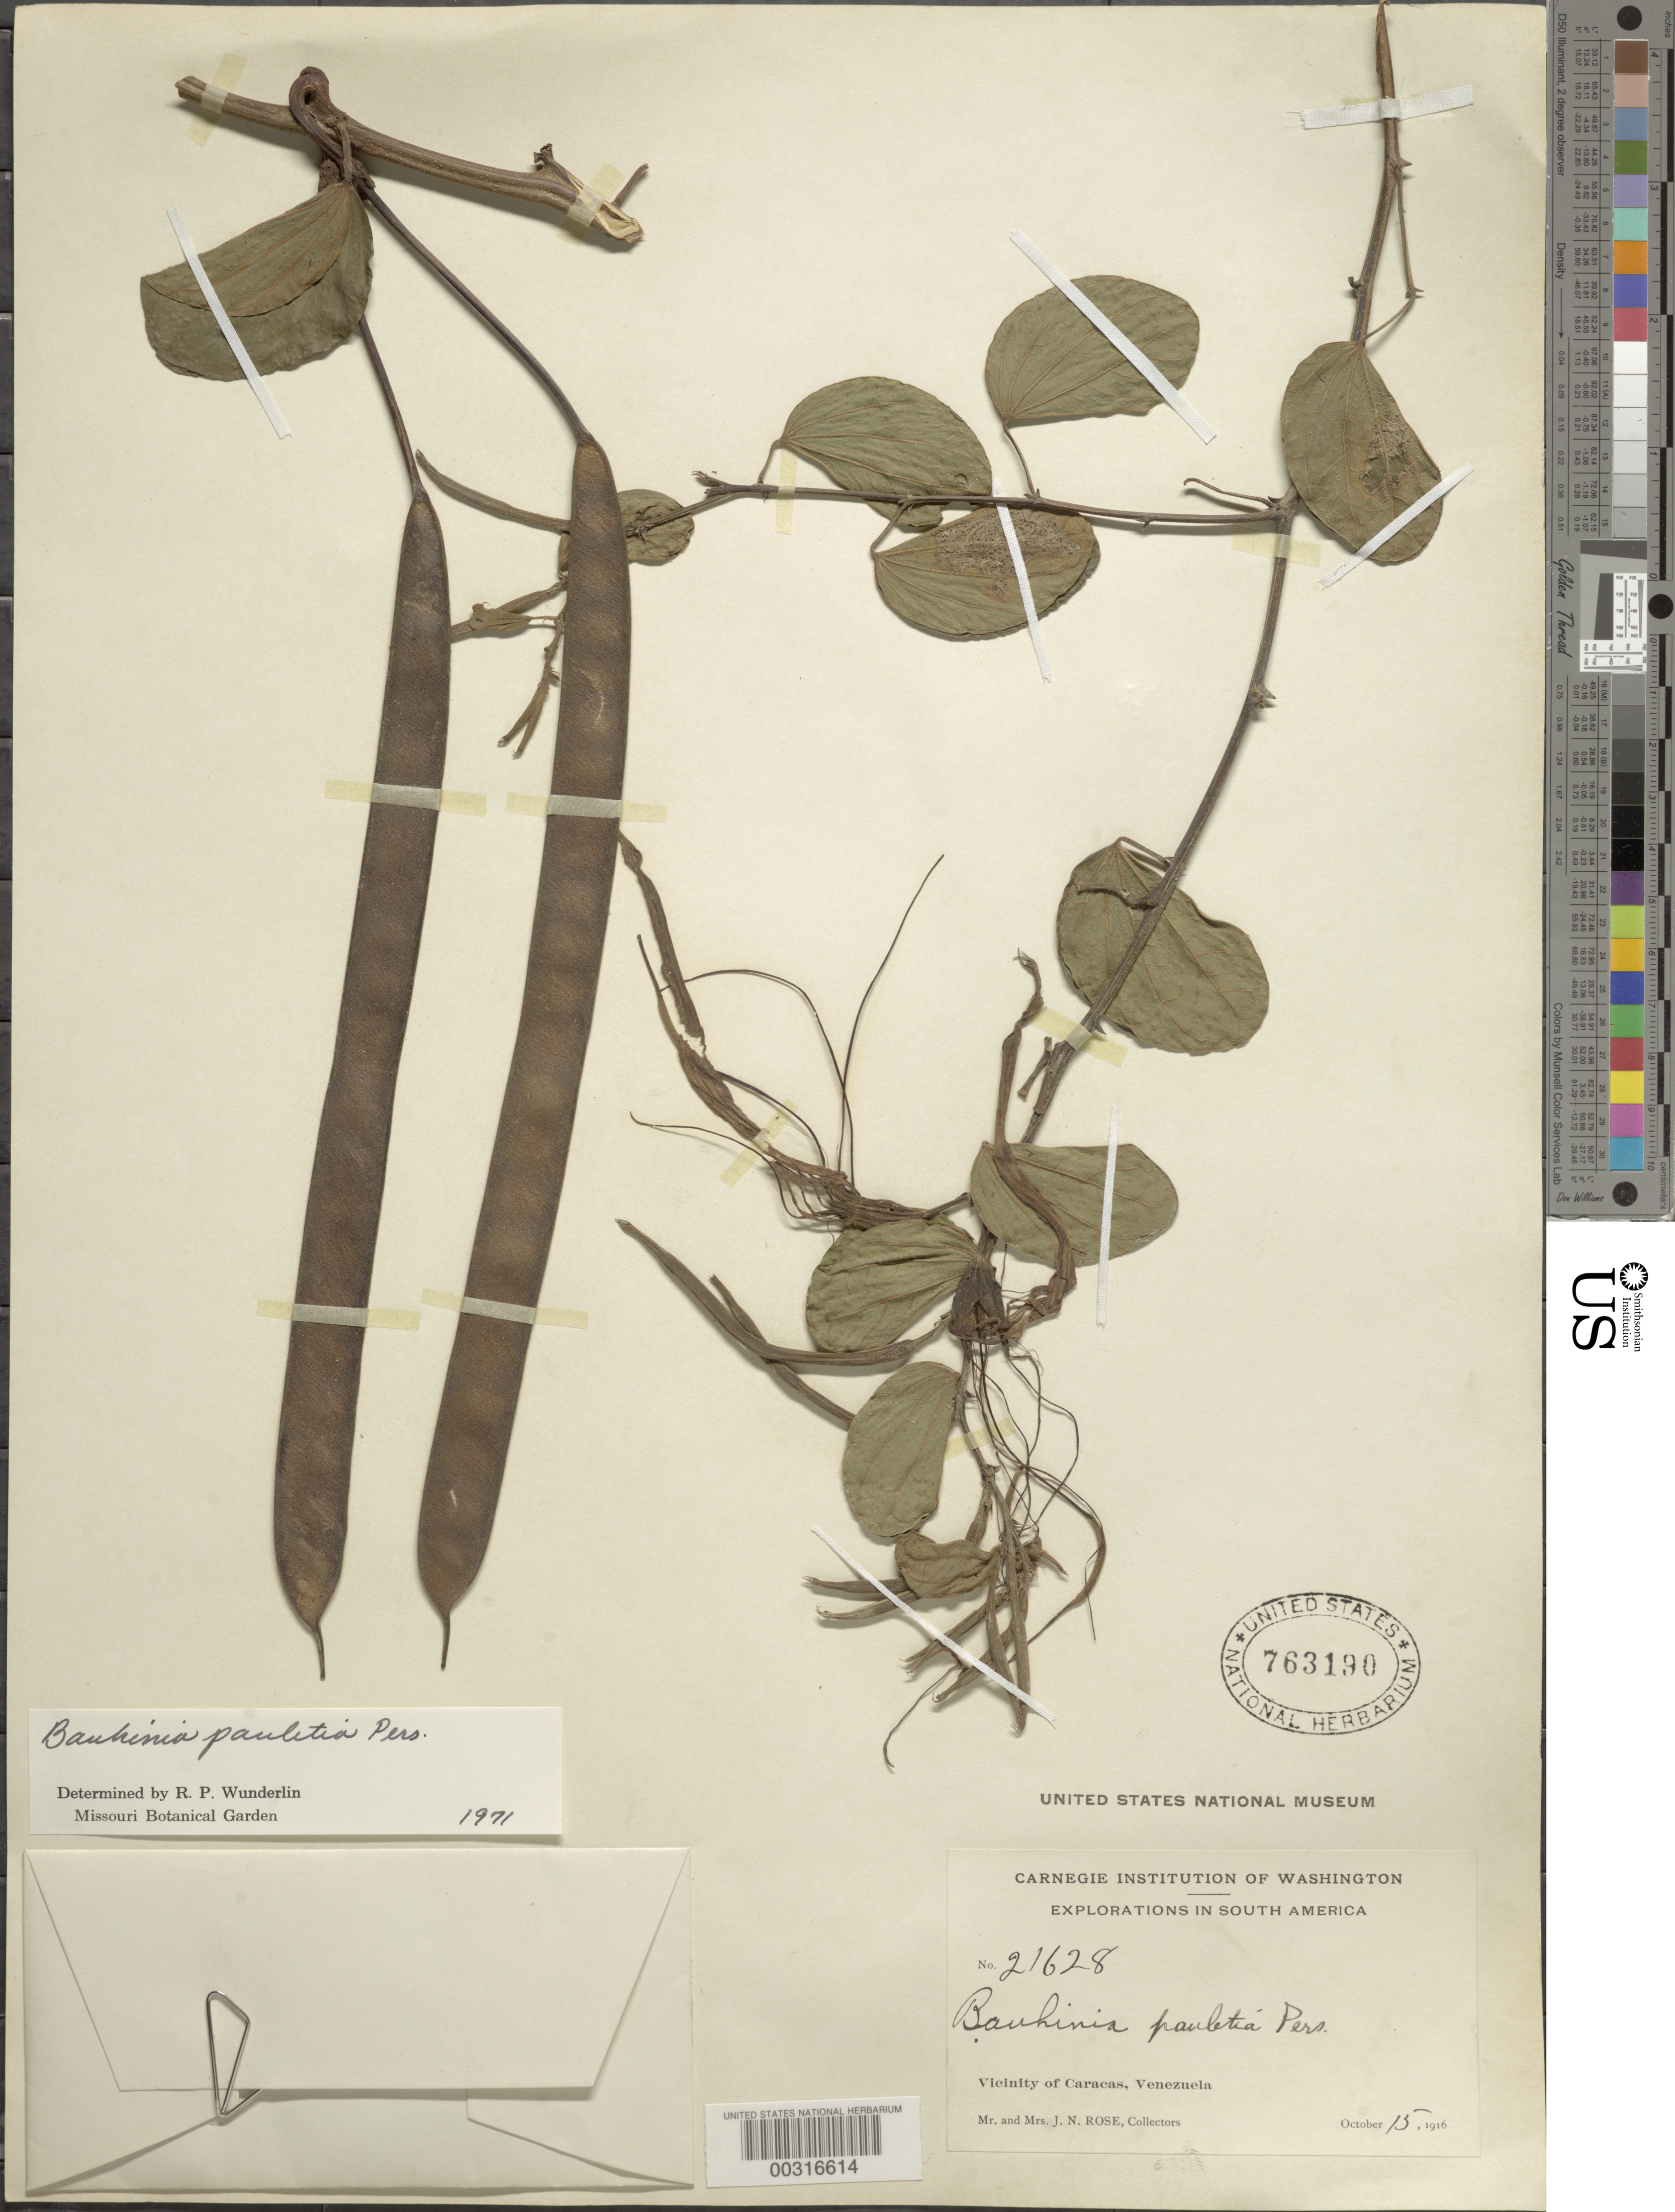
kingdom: Plantae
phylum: Tracheophyta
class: Magnoliopsida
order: Fabales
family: Fabaceae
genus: Bauhinia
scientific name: Bauhinia pauletia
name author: Pers.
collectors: J. N. Rose & J. M. Rose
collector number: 21628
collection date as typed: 15 Oct 1916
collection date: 1916-10-15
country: Venezuela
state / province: Distrito Federal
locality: Vicinity of caracas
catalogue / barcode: US 763190